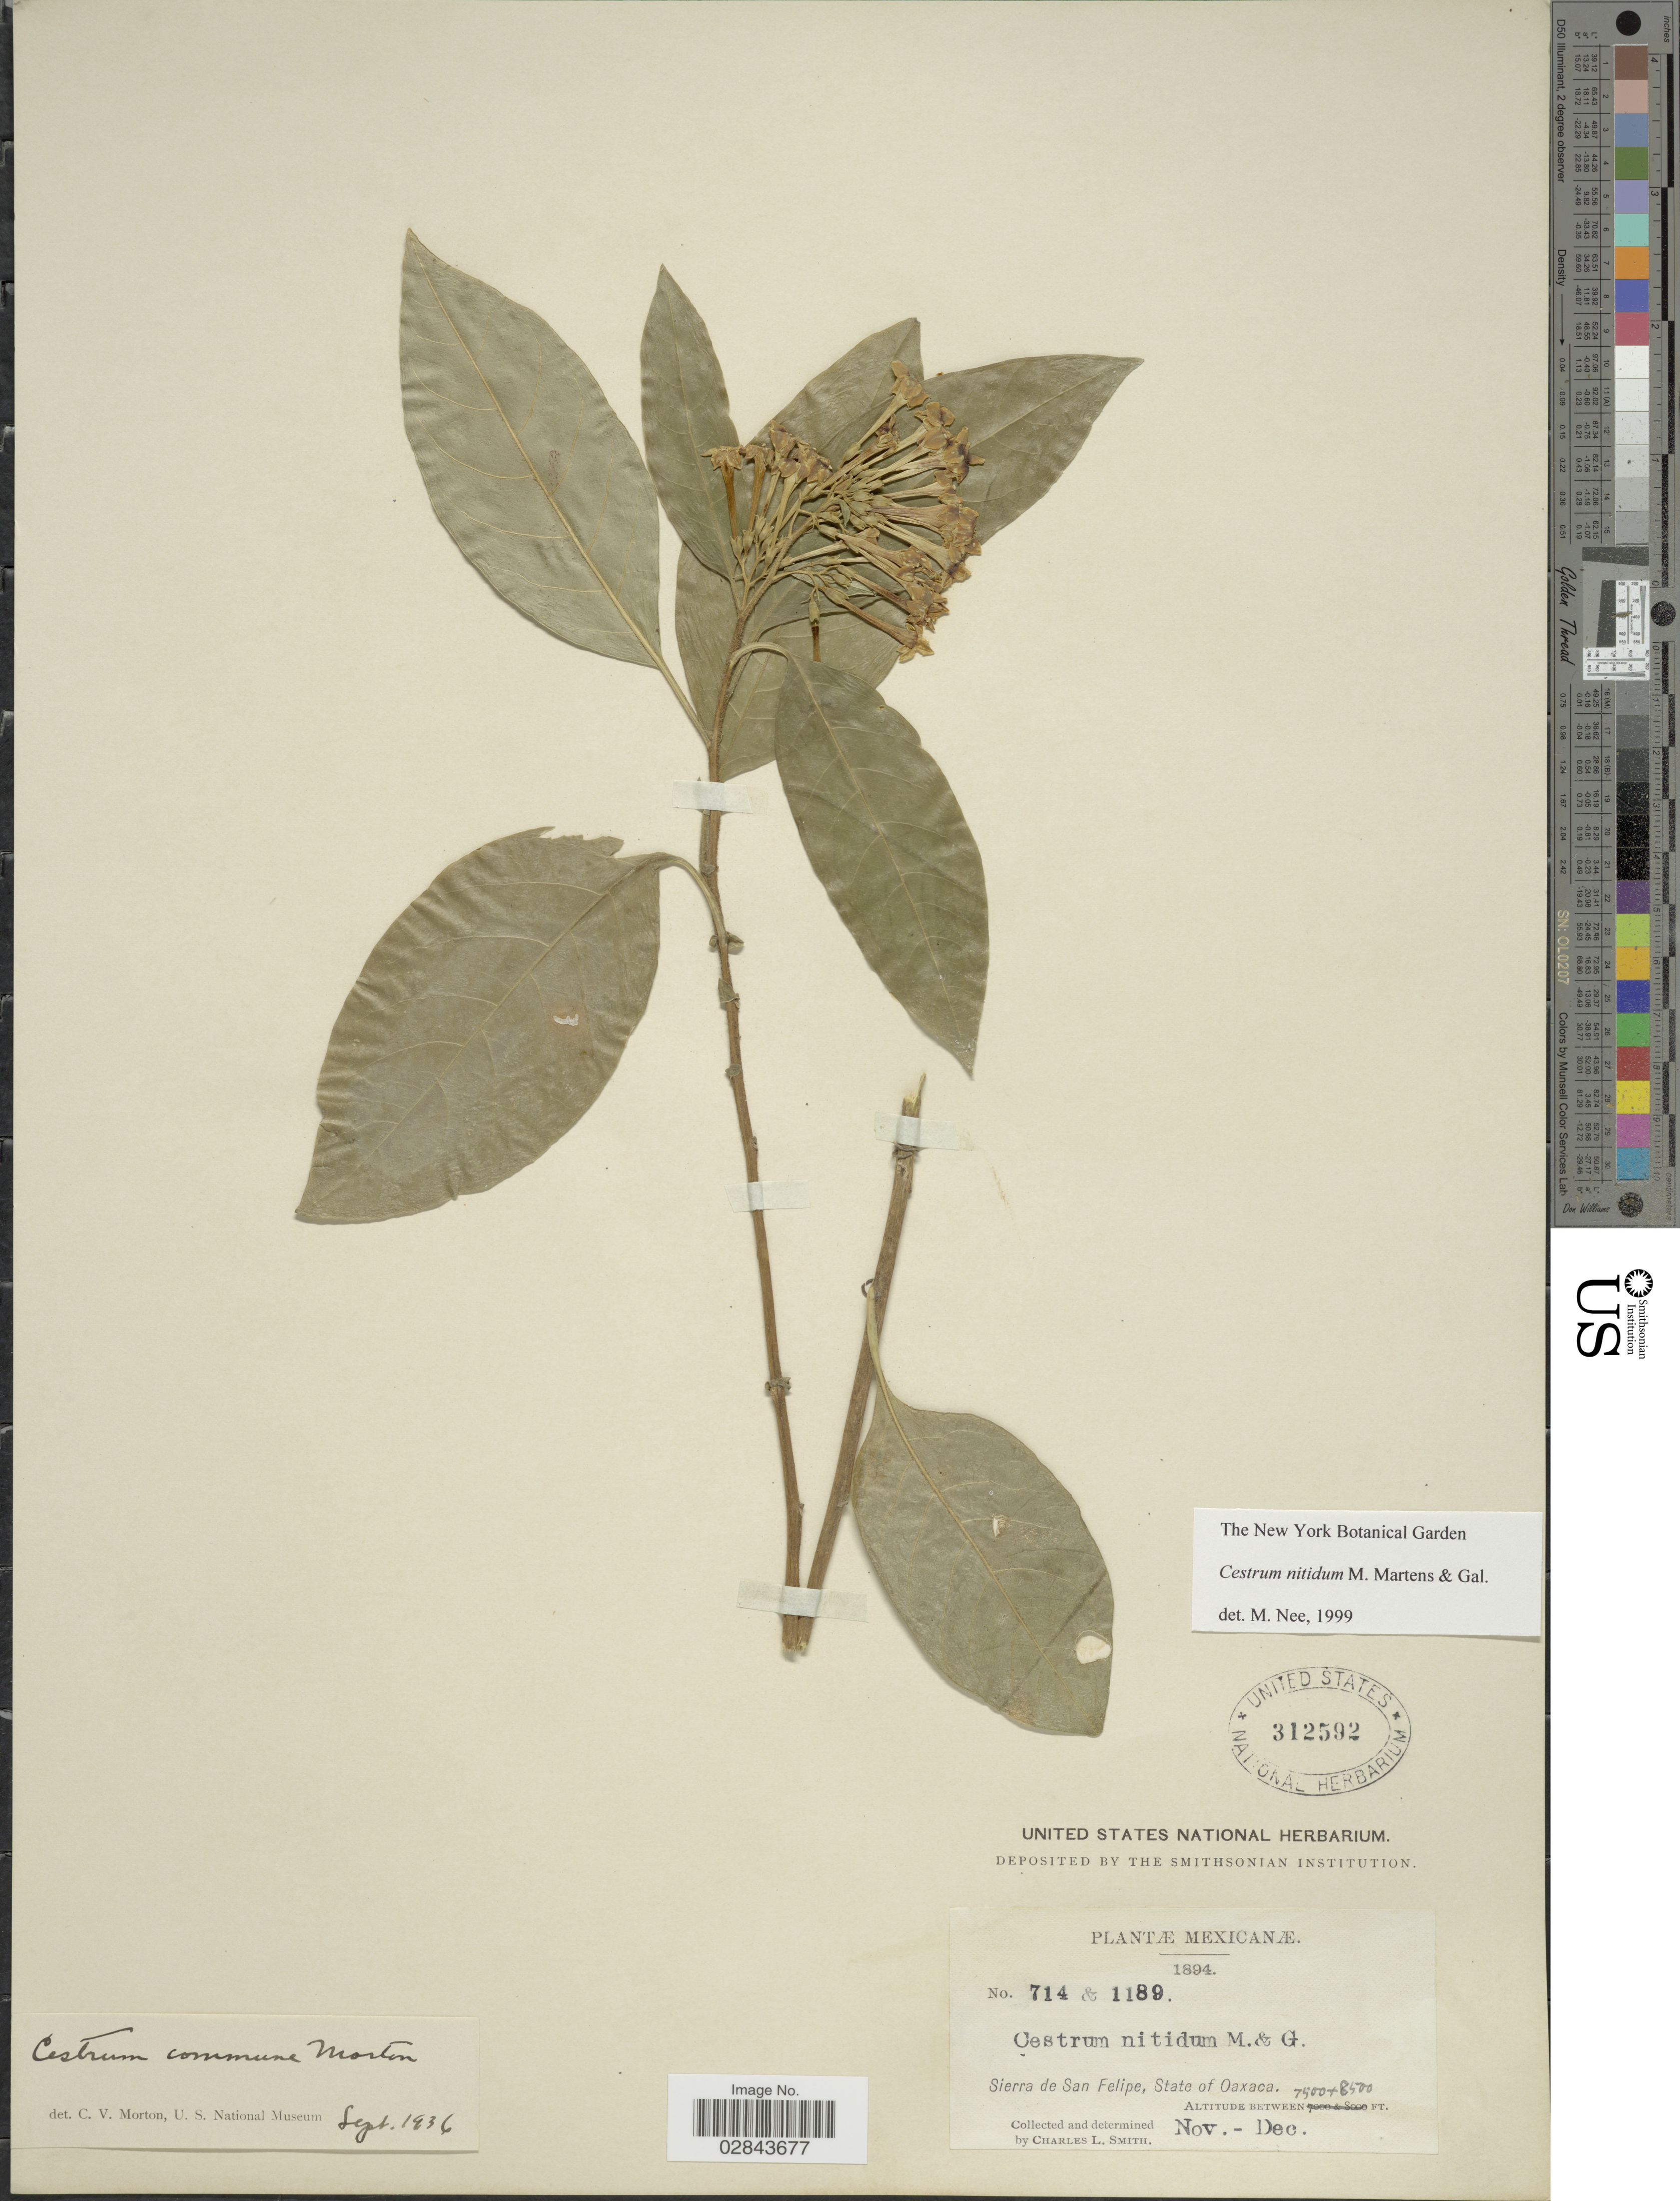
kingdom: Plantae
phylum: Tracheophyta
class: Magnoliopsida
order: Solanales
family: Solanaceae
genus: Cestrum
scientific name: Cestrum nitidum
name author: M. Martens & Galeotti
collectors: C. L. Smith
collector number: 714/1189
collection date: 1894-11/1894-12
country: Mexico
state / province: Oaxaca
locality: Sierra de San Felipe.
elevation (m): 2286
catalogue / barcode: US 312592